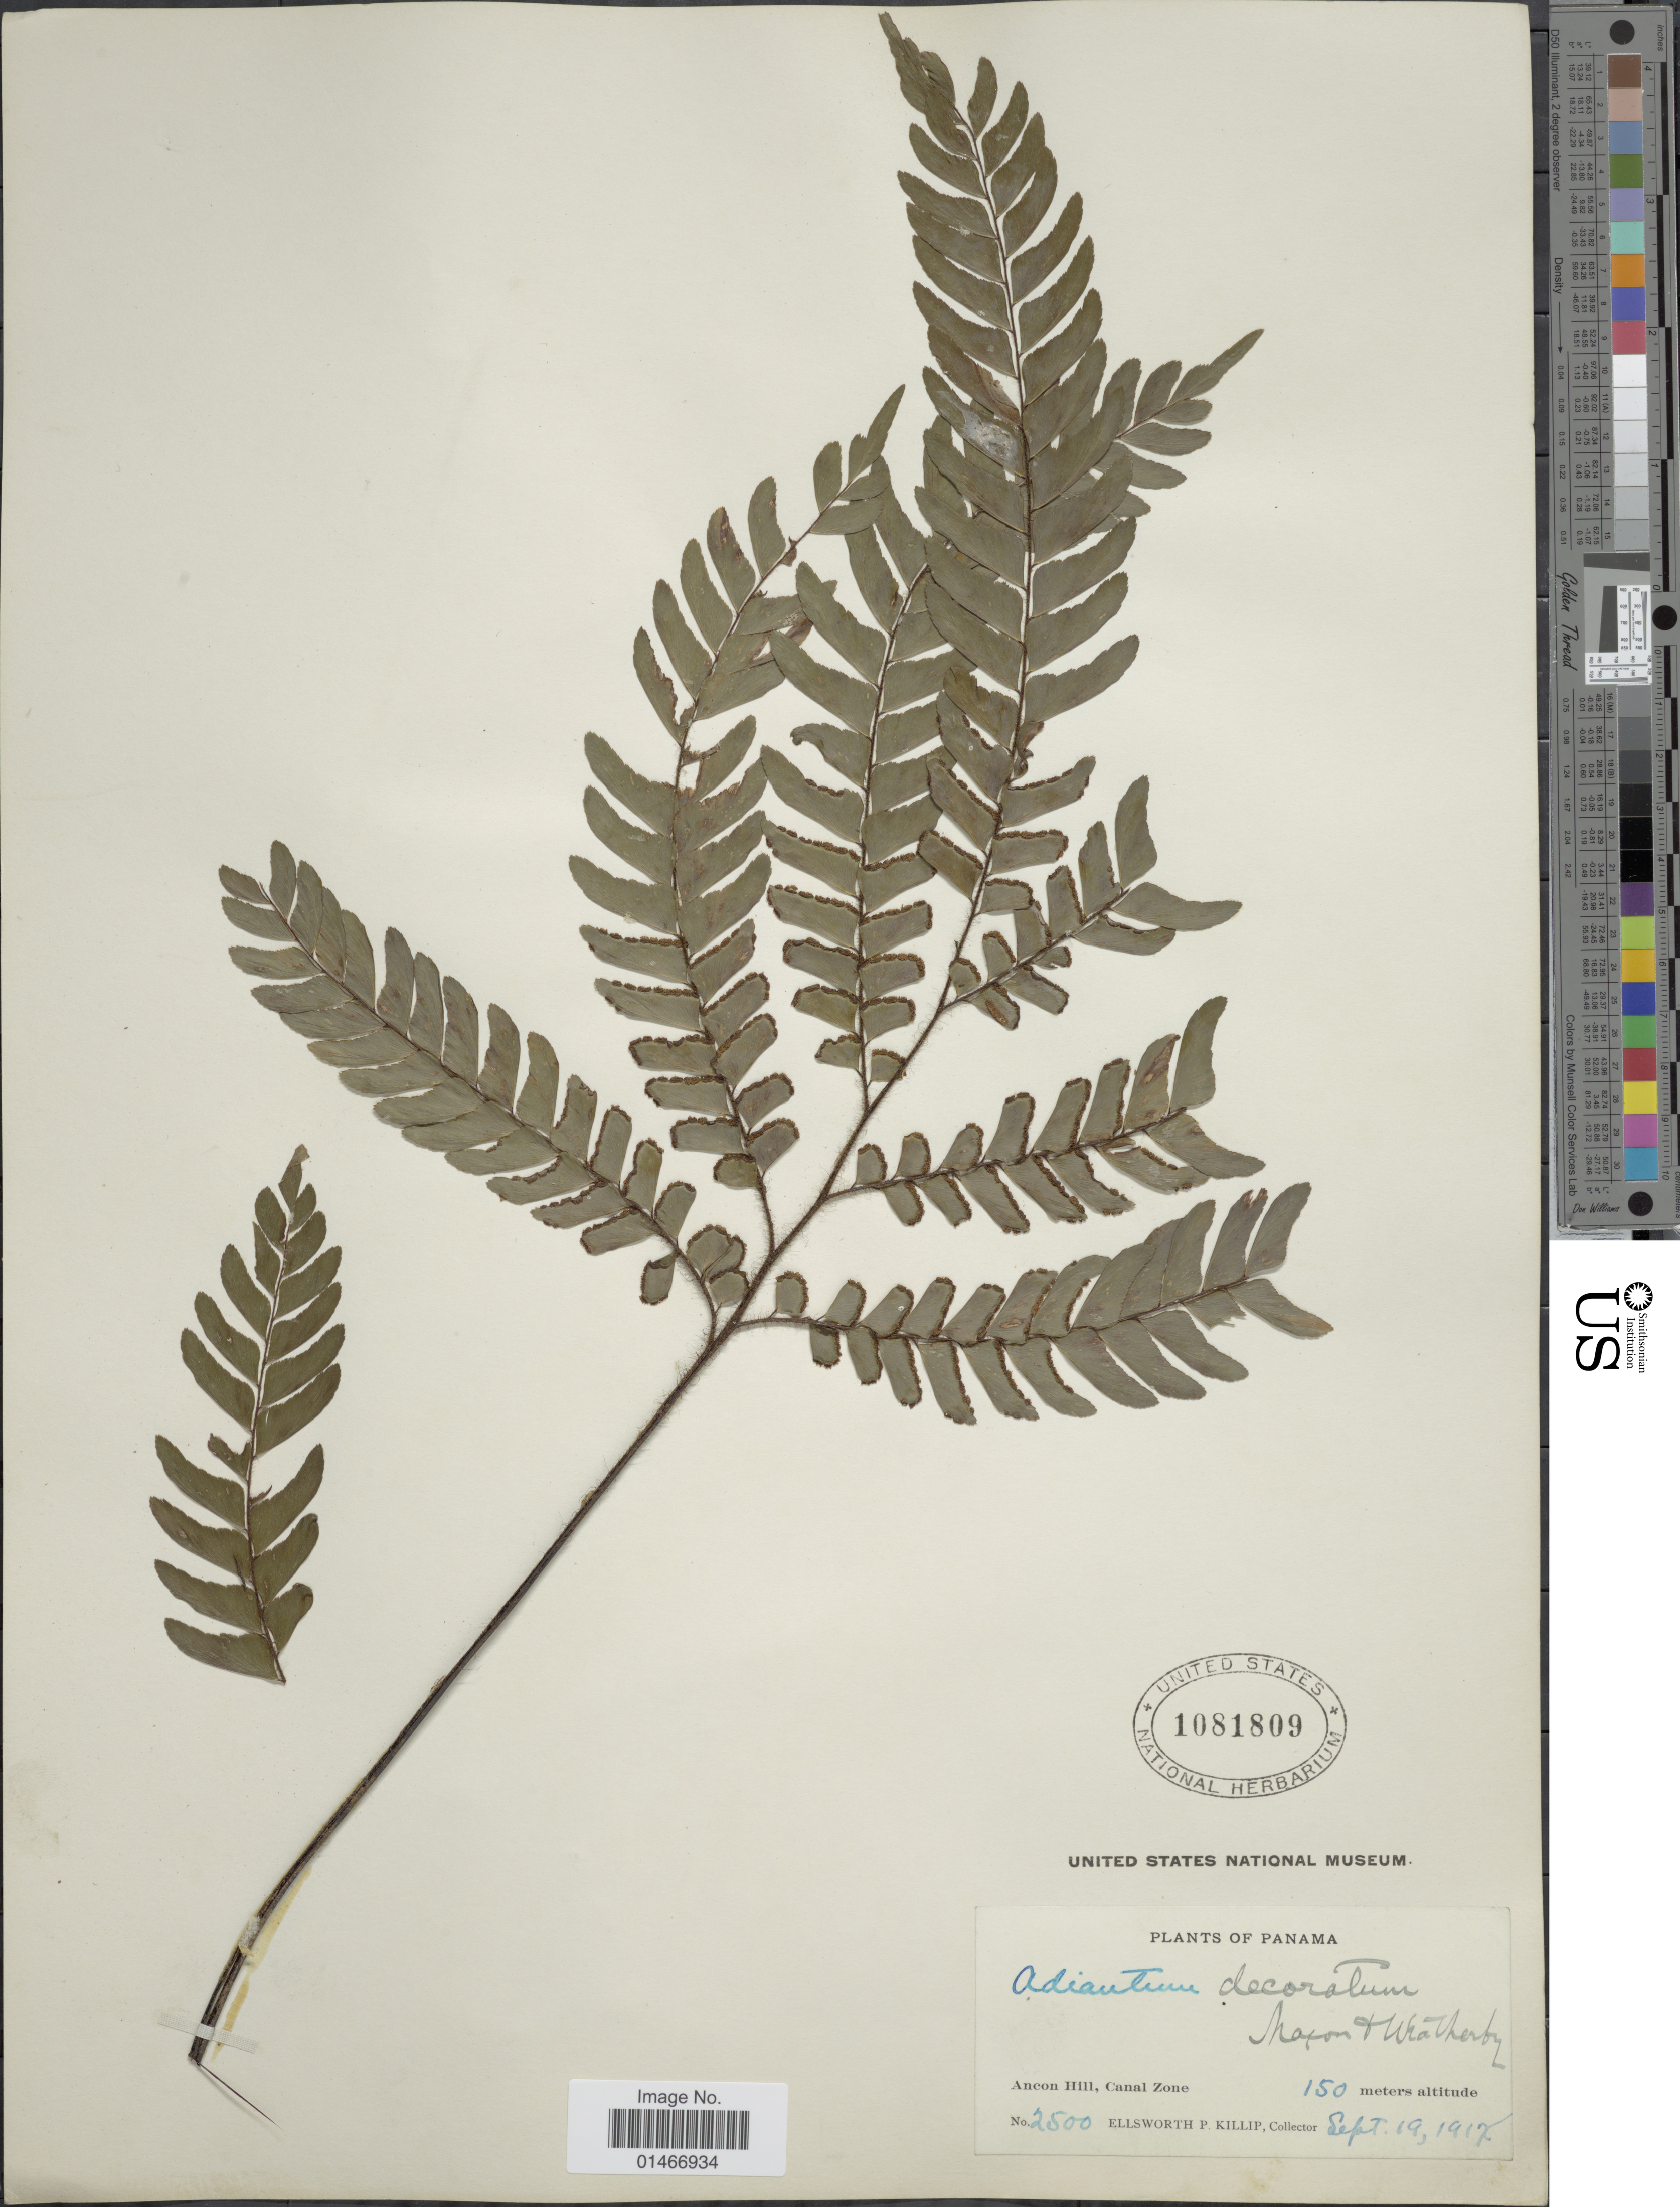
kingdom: Plantae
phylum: Tracheophyta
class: Polypodiopsida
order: Polypodiales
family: Pteridaceae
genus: Adiantum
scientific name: Adiantum decoratum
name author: Maxon & Weath.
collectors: E. P. Killip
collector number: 2500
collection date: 1917-09-19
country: Panama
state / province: Panamá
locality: Ancon Hill, Canal Zone.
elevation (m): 150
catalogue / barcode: US 1081809